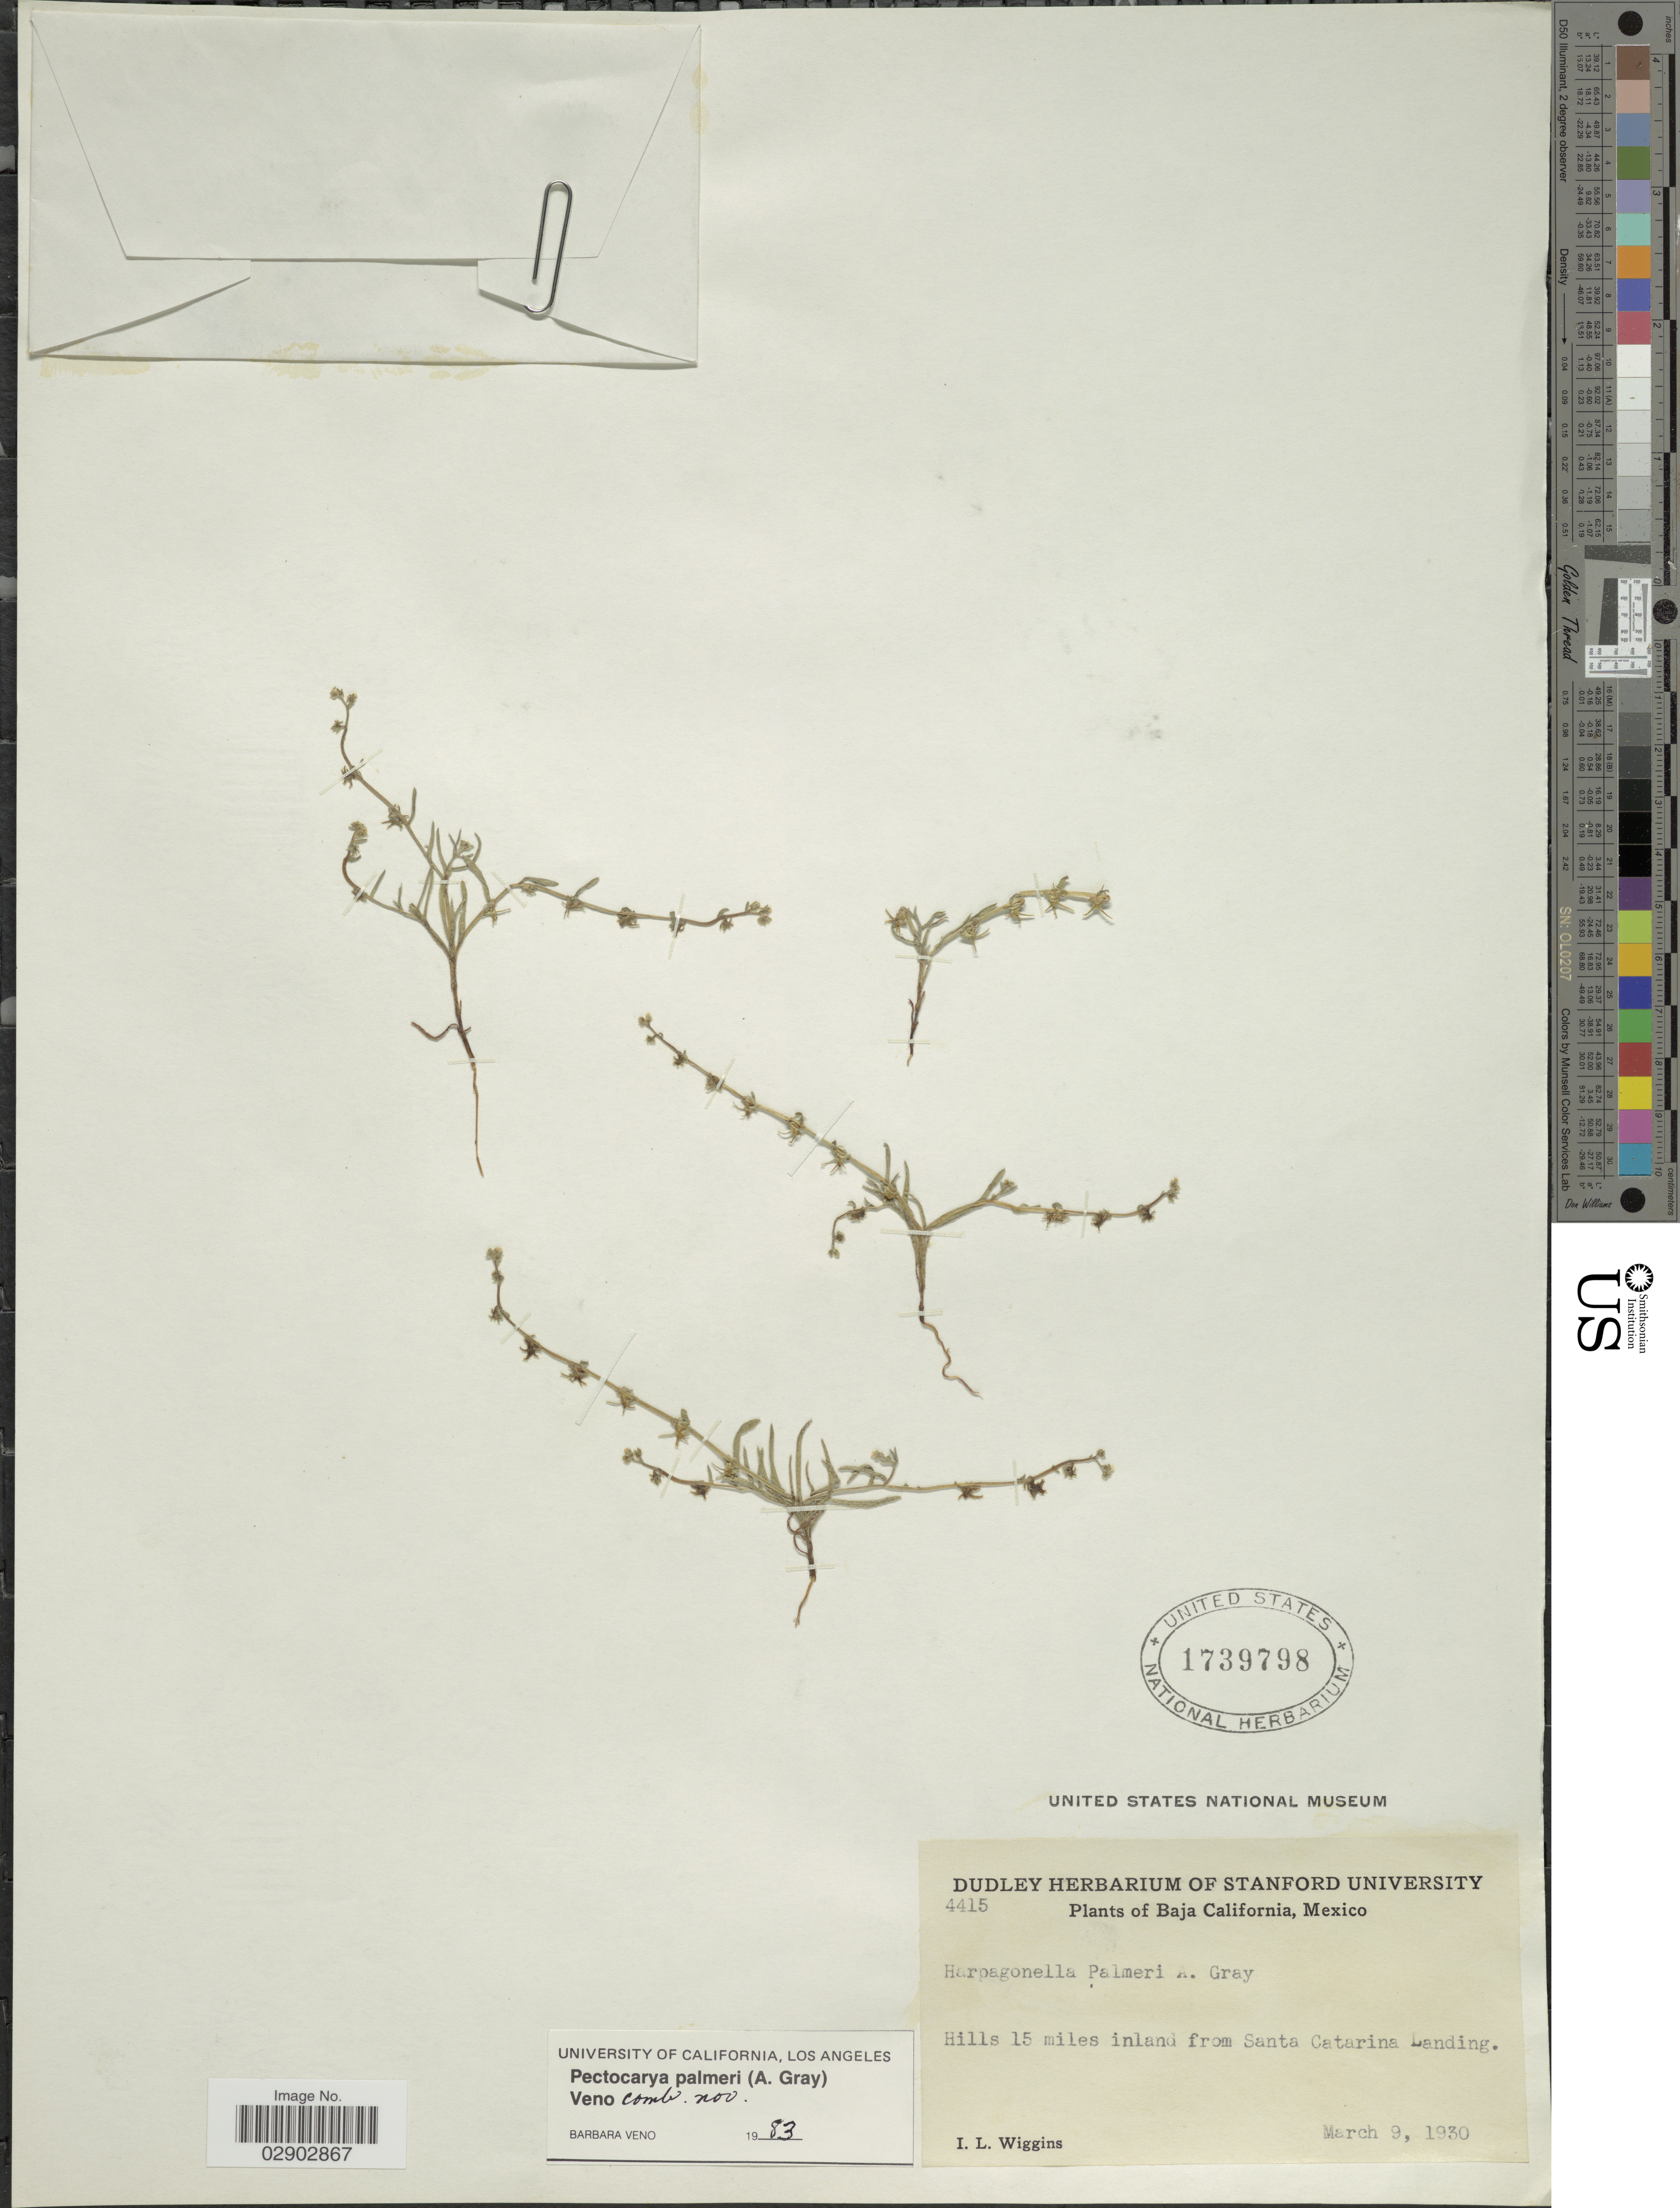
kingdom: Plantae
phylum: Tracheophyta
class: Magnoliopsida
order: Boraginales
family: Boraginaceae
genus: Harpagonella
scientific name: Harpagonella palmeri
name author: A. Gray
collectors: I. L. Wiggins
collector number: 4415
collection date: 1930-03-09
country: Mexico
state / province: Baja California Norte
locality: Hills 15 miles inland from Santa Catarina Landing.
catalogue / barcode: US 1739798